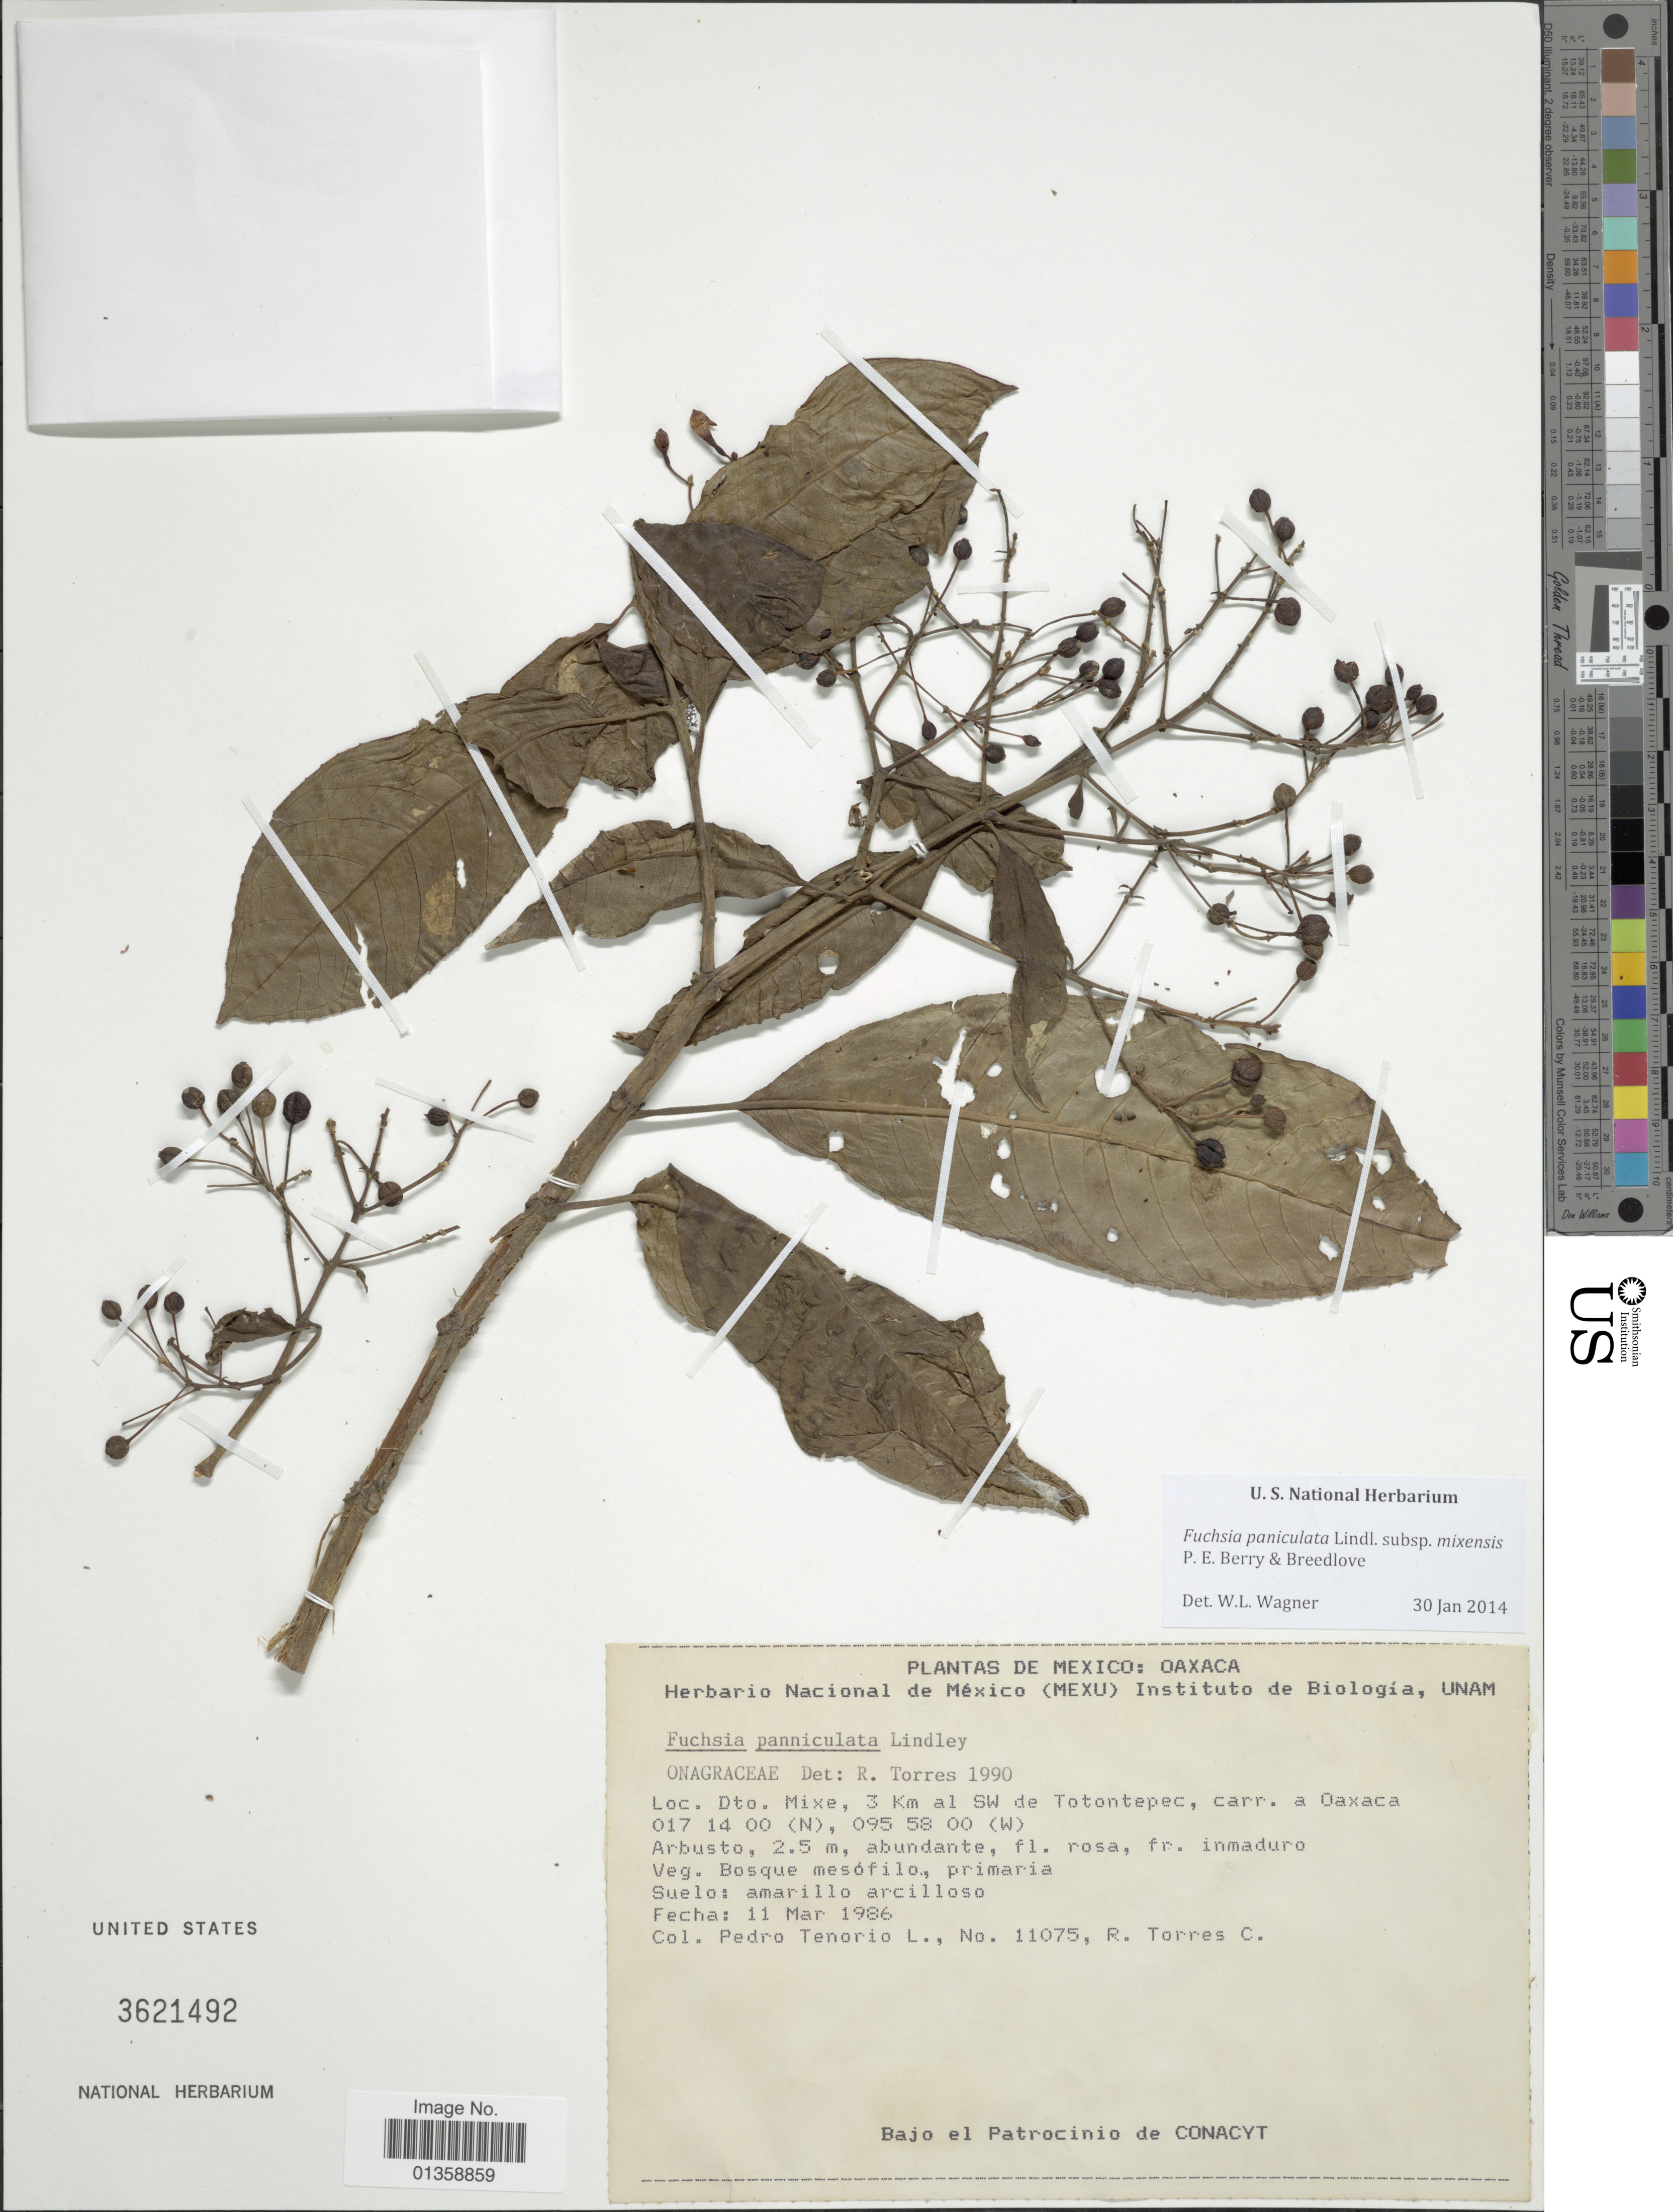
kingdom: Plantae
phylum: Tracheophyta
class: Magnoliopsida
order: Myrtales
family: Onagraceae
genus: Fuchsia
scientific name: Fuchsia paniculata subsp. mixensis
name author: P.E. Berry & Breedlove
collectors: P. Tenorio L. & R. Torres C.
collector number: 11075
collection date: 1986-03-11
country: Mexico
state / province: Oaxaca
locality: Dto. Mixe, 3 Km al SW de Totontepec, carr. a Oaxaca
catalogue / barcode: US 3621492